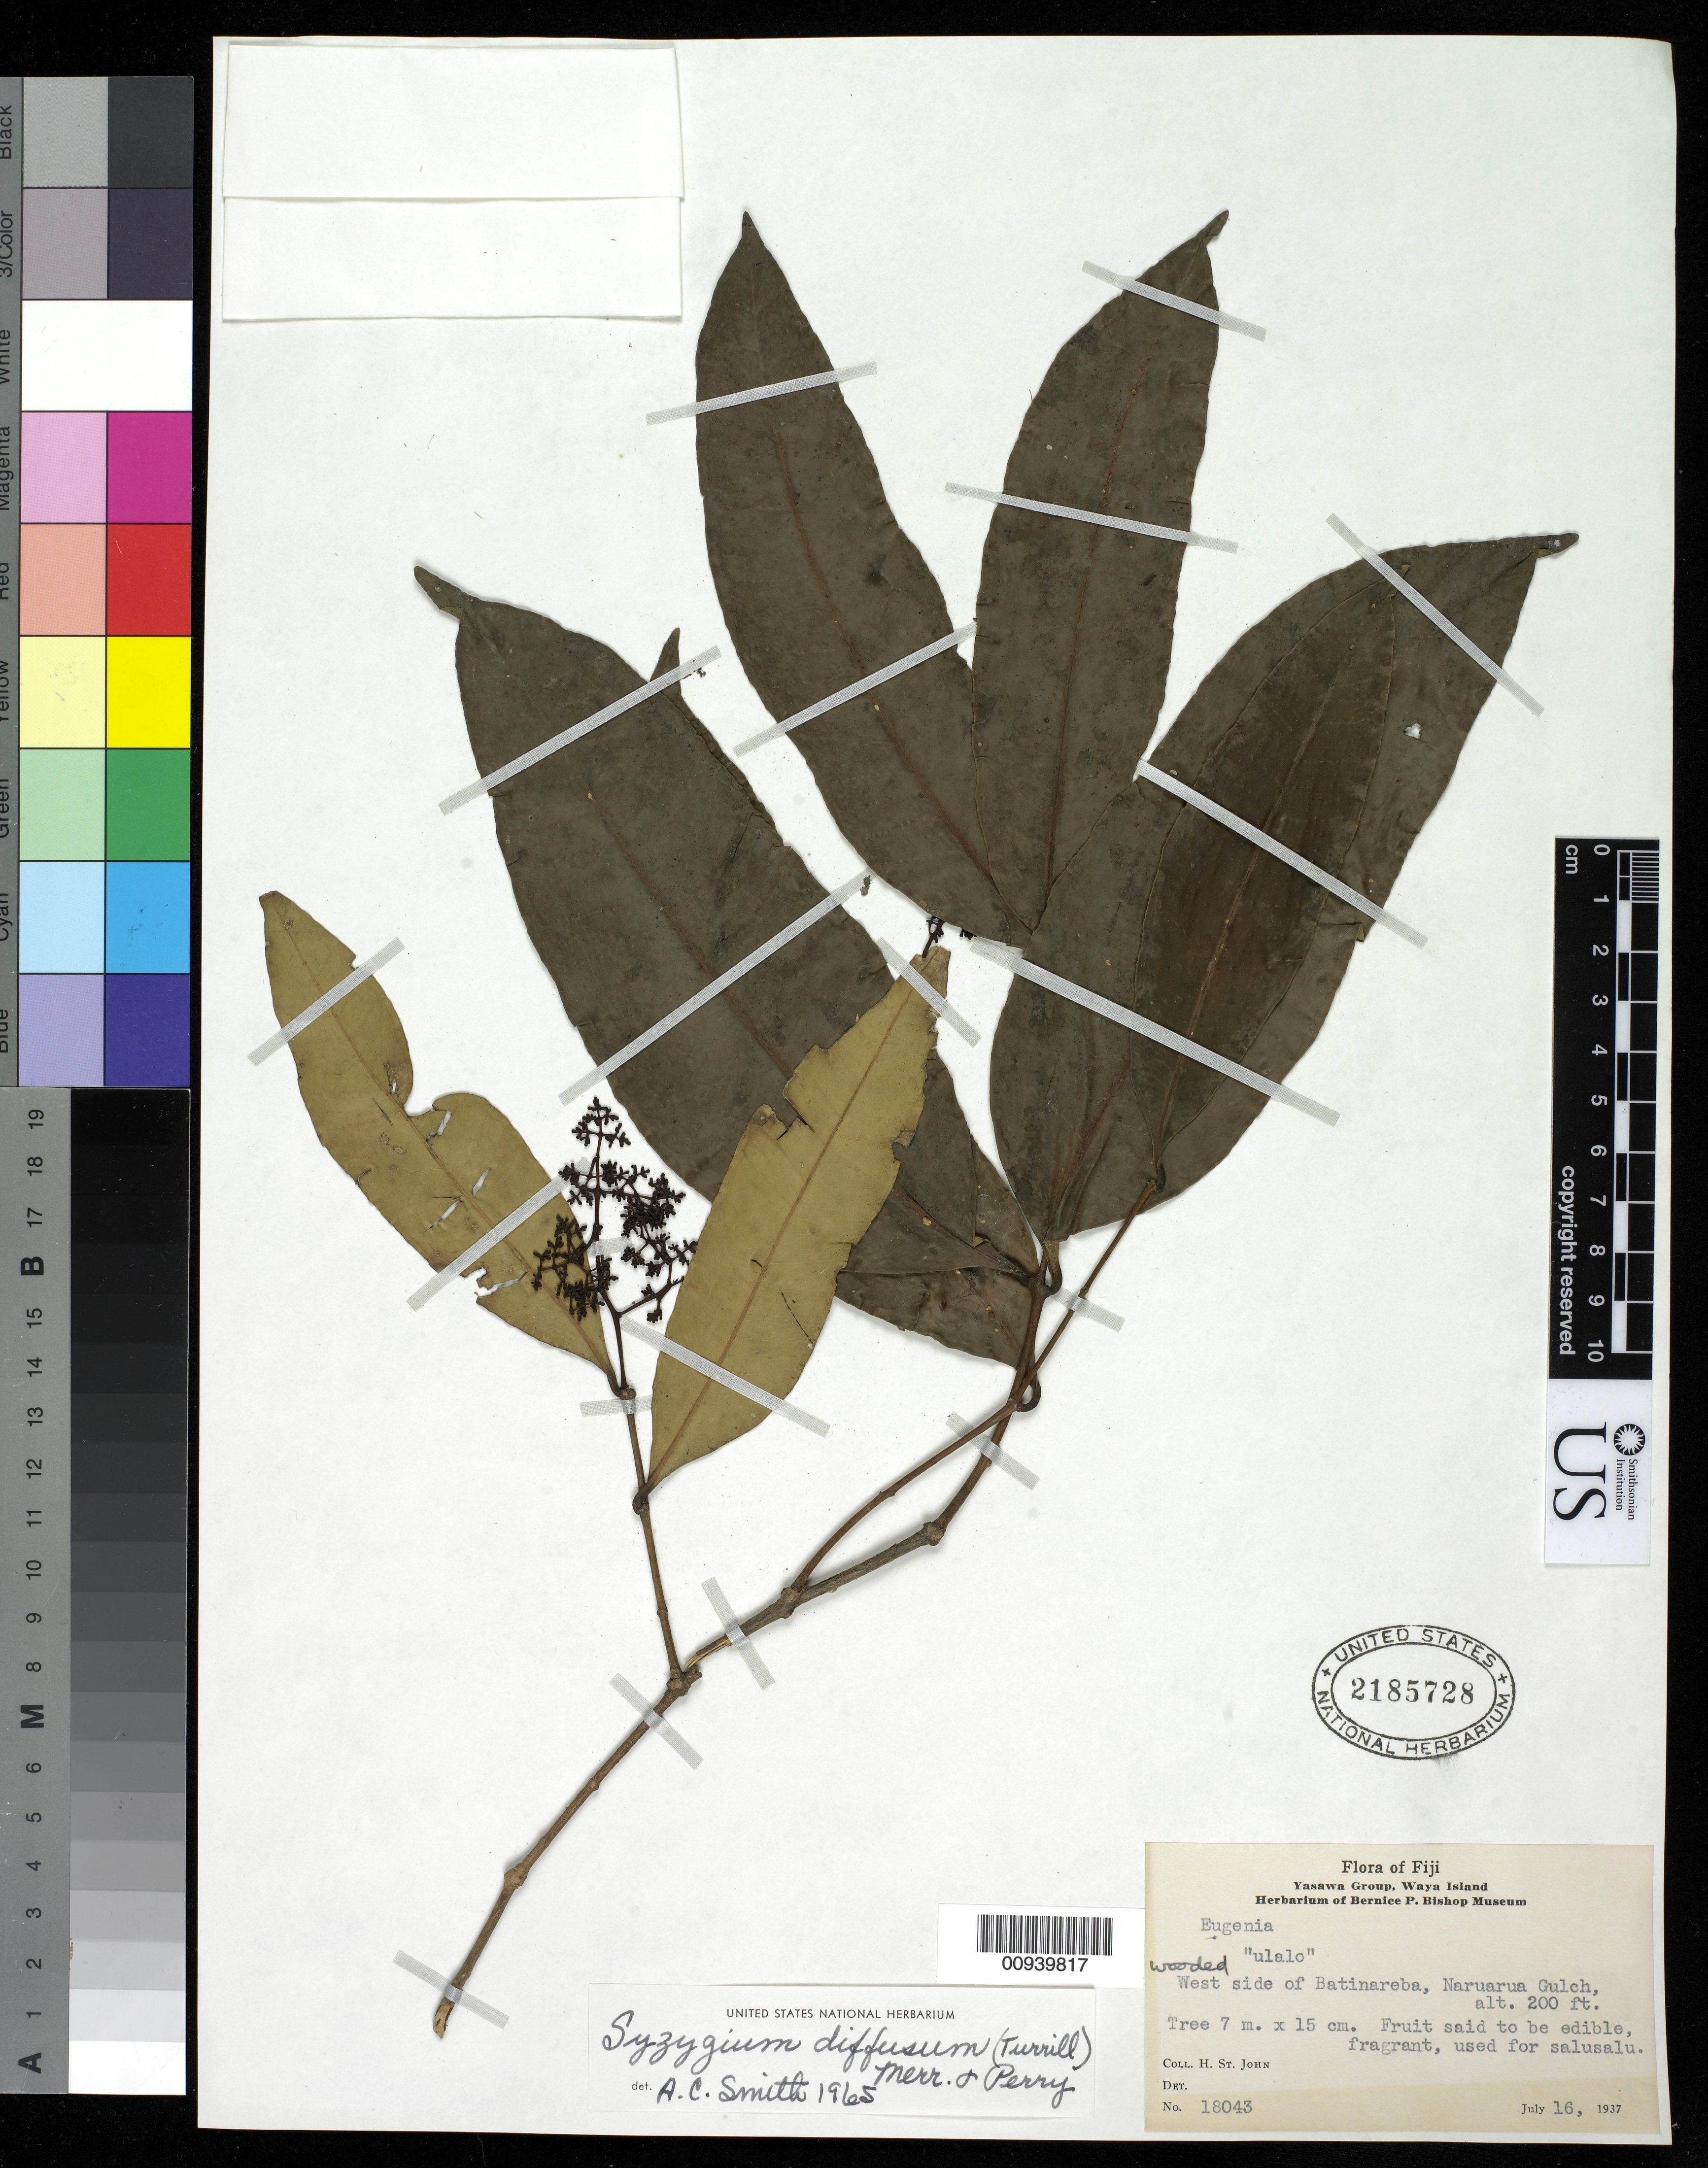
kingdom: Plantae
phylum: Tracheophyta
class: Magnoliopsida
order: Myrtales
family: Myrtaceae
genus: Syzygium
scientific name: Syzygium diffusum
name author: (Turill) Merr. & L.M. Perry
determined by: Smith, A. C.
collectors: H. St. John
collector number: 18043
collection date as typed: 16 Jul 1937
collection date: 1937-07-16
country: Fiji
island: Waya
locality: West side of Batinareba, Naruarua Gulch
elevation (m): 61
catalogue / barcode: US 2185728